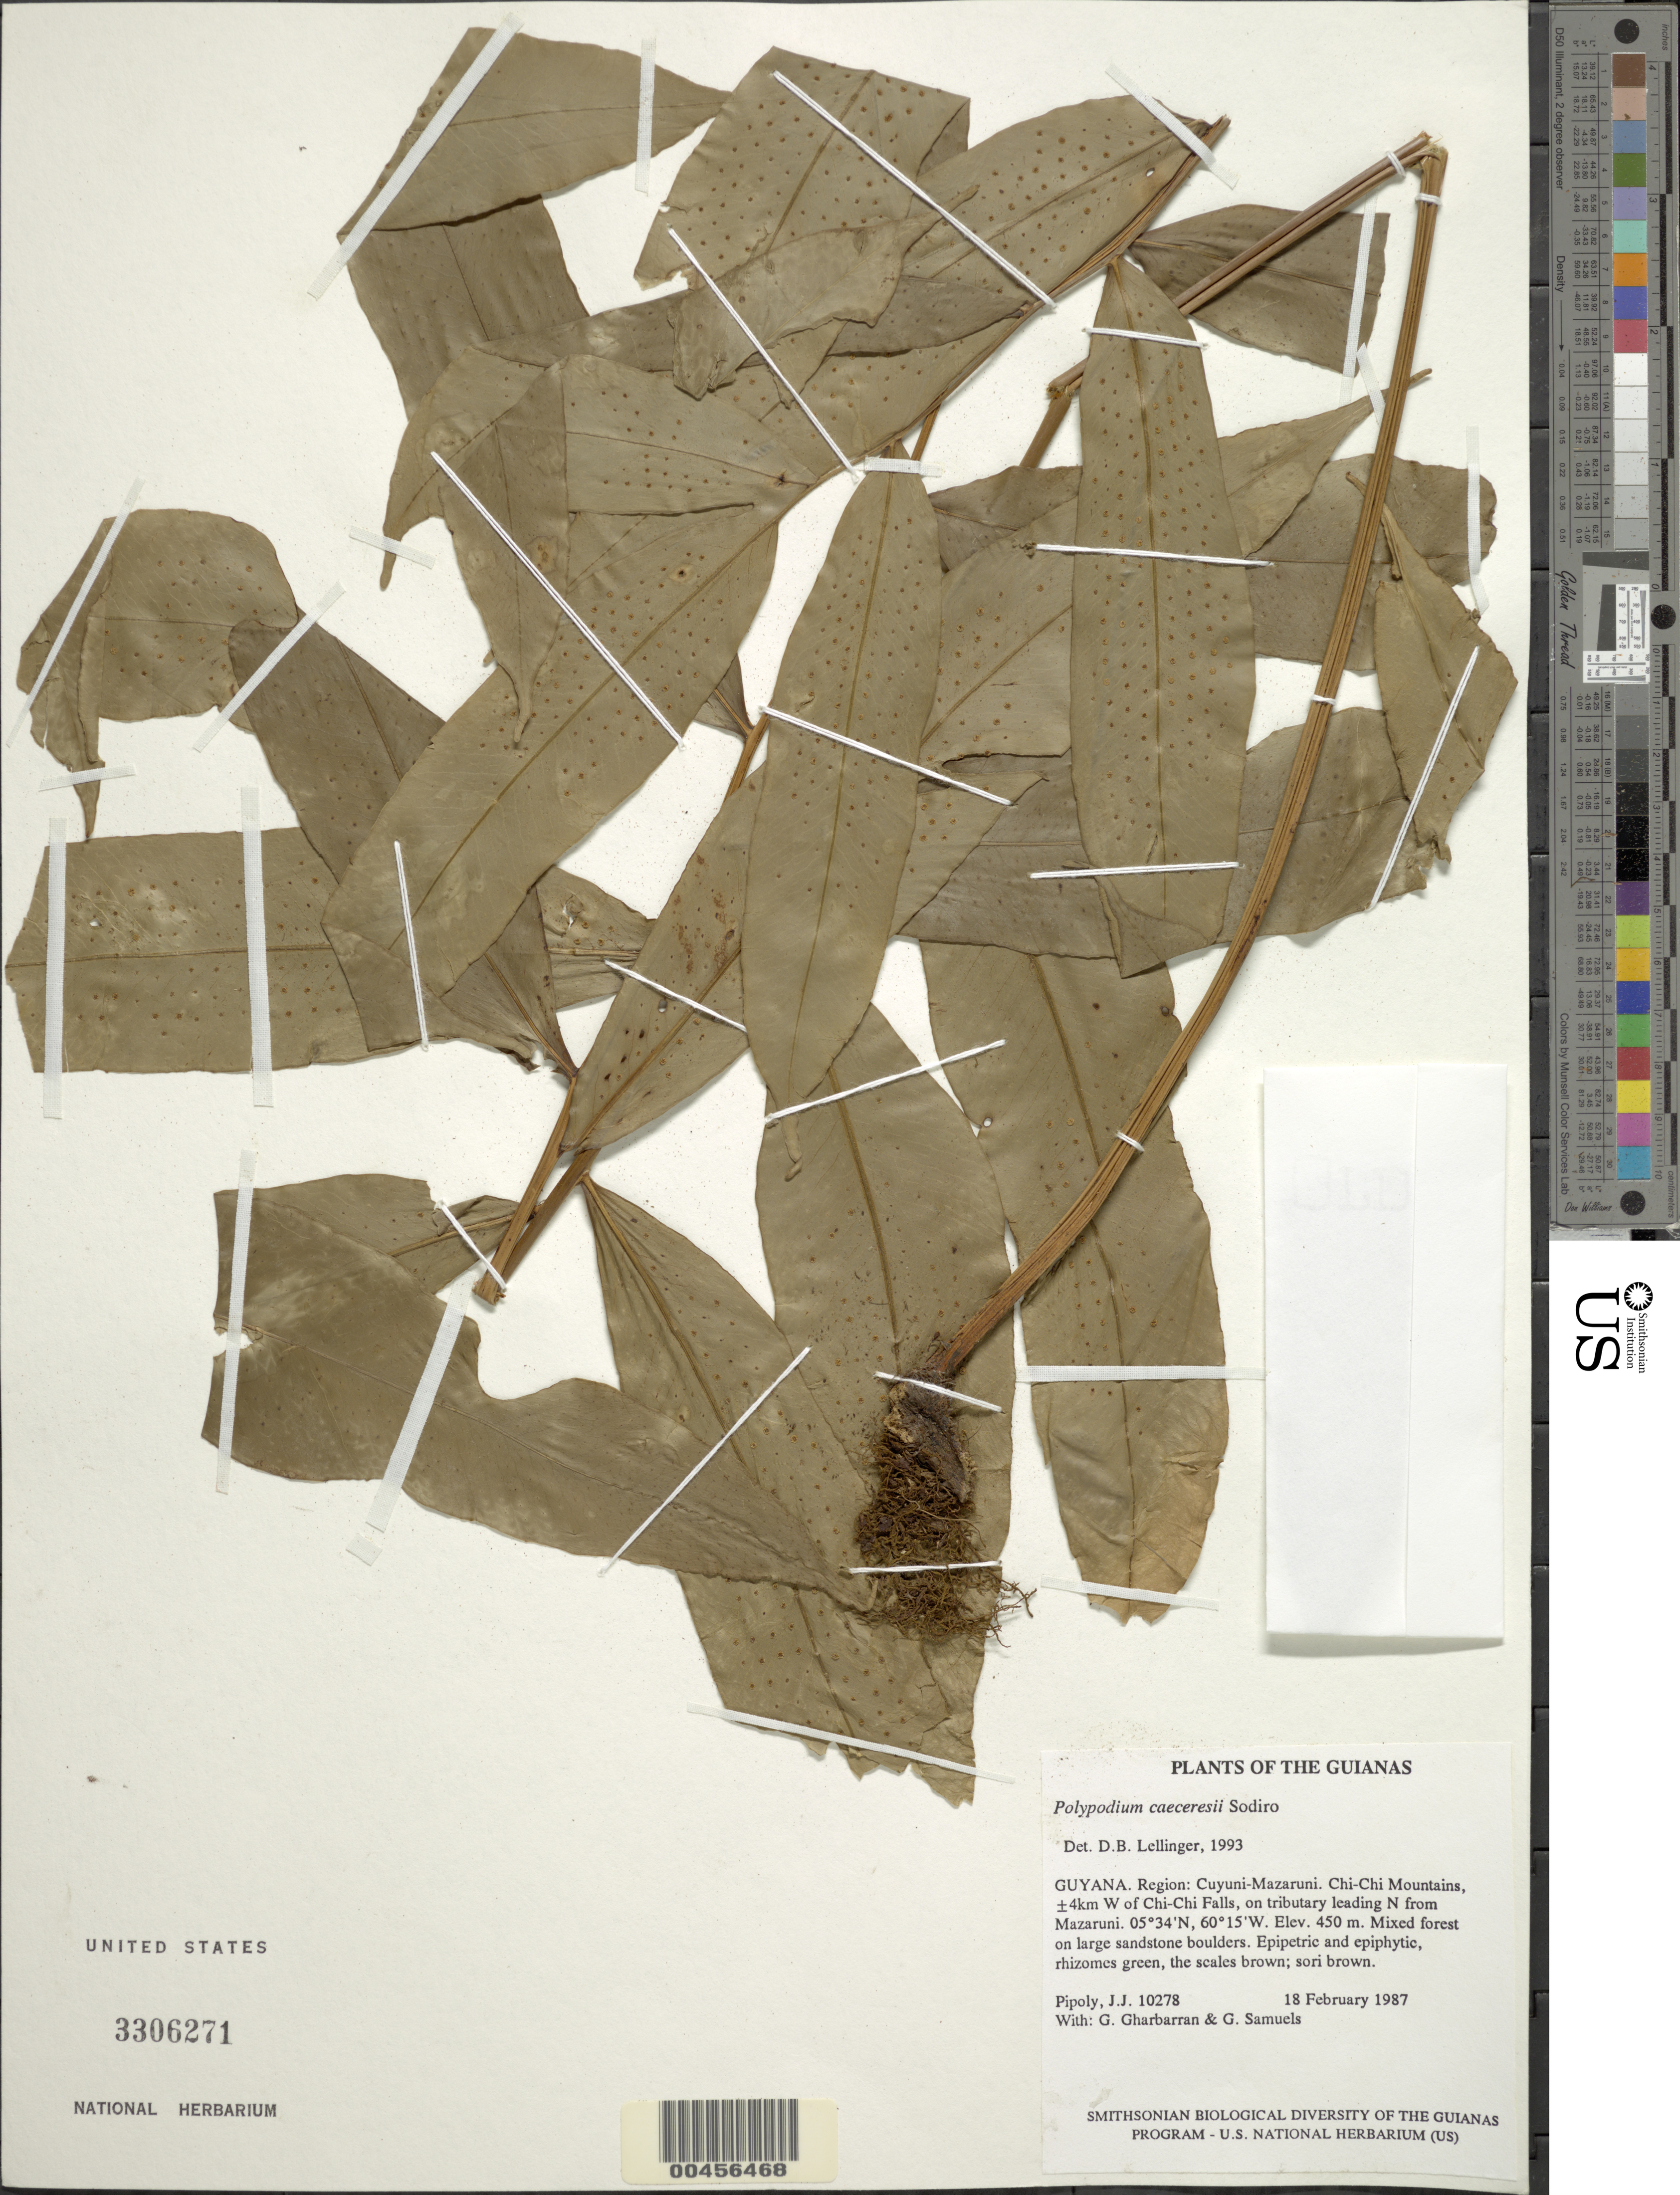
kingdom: Plantae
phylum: Tracheophyta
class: Polypodiopsida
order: Polypodiales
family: Polypodiaceae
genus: Serpocaulon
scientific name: Serpocaulon caceresii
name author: A.R. Sm.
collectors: J. J. Pipoly, G. Gharbarran & G. Samuels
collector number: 10278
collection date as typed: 18 February 1987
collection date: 1987-02-18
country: Guyana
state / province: Cuyuni-Mazaruni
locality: Chi-Chi Mountains, ±4km W of Chi-Chi Falls, on tributary leading N from Mazaruni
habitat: Mixed forest on large sandstone boulders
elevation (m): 450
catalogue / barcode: US 3306271